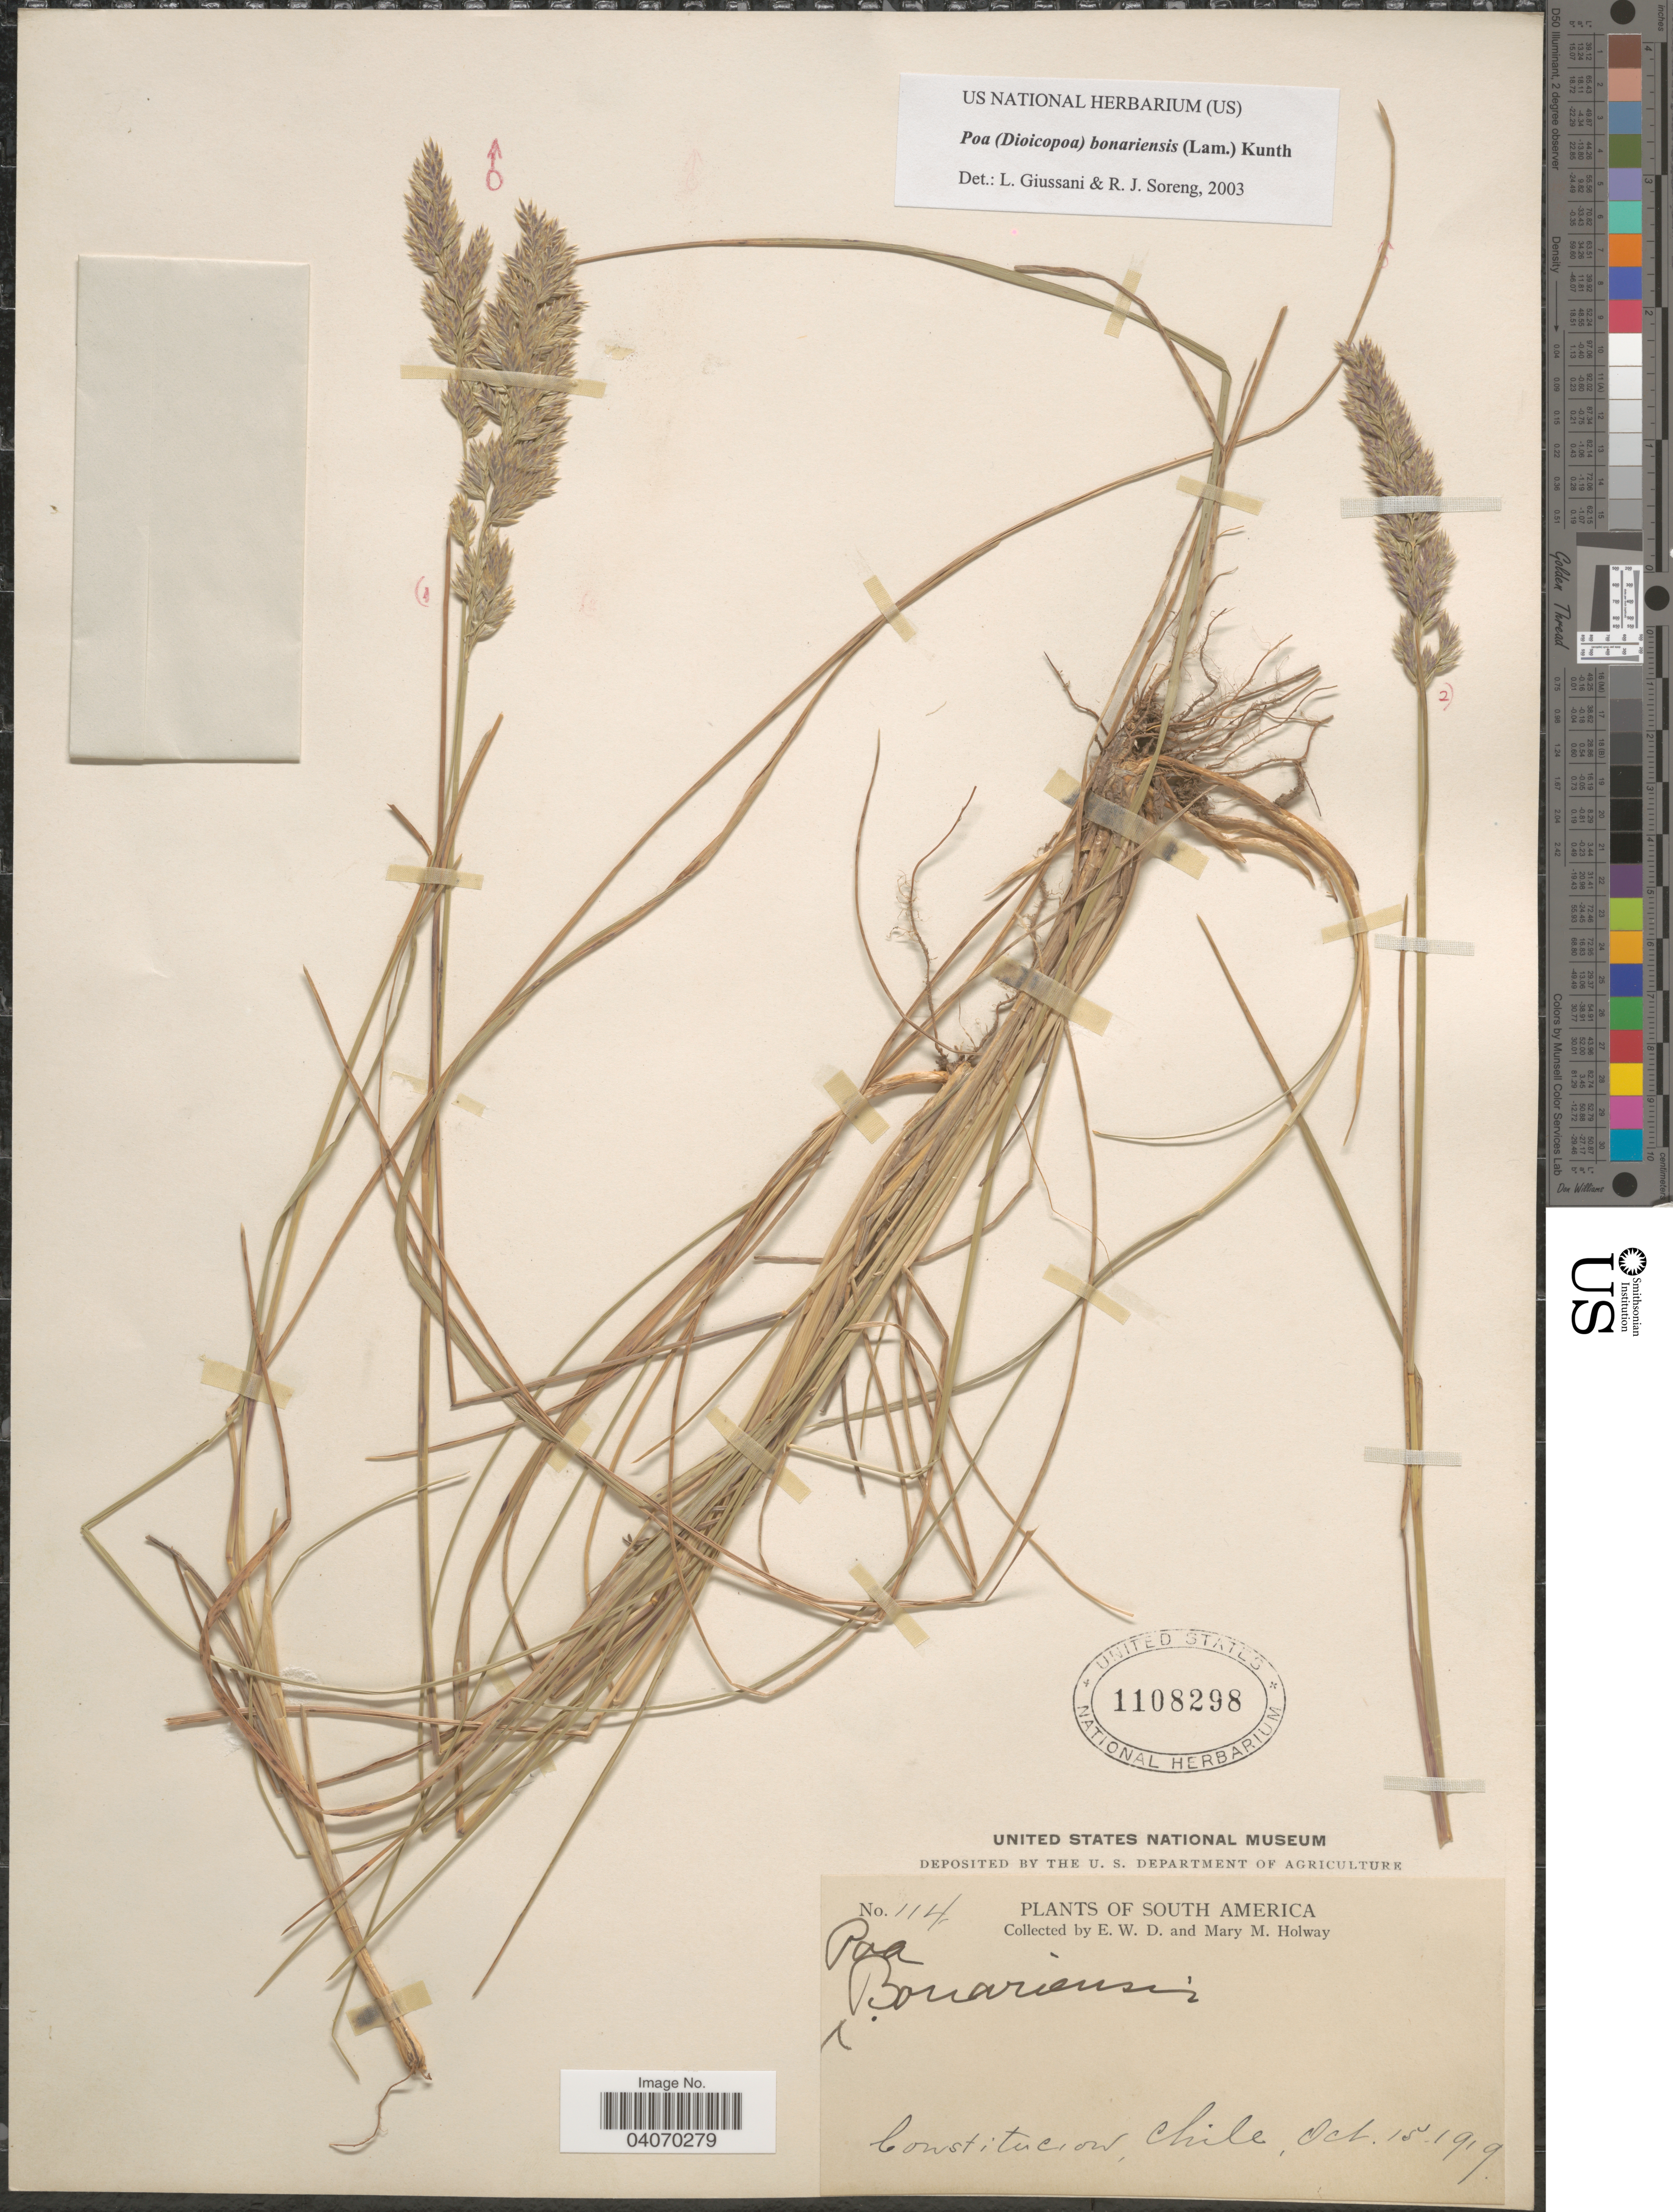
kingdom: Plantae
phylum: Tracheophyta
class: Liliopsida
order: Poales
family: Poaceae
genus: Poa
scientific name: Poa bonariensis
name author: (Lam.) Kunth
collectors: E. W. D. Holway & M. M. Holway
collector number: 114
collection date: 1919-10-15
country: Chile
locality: Constitucion.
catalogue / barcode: US 1108298